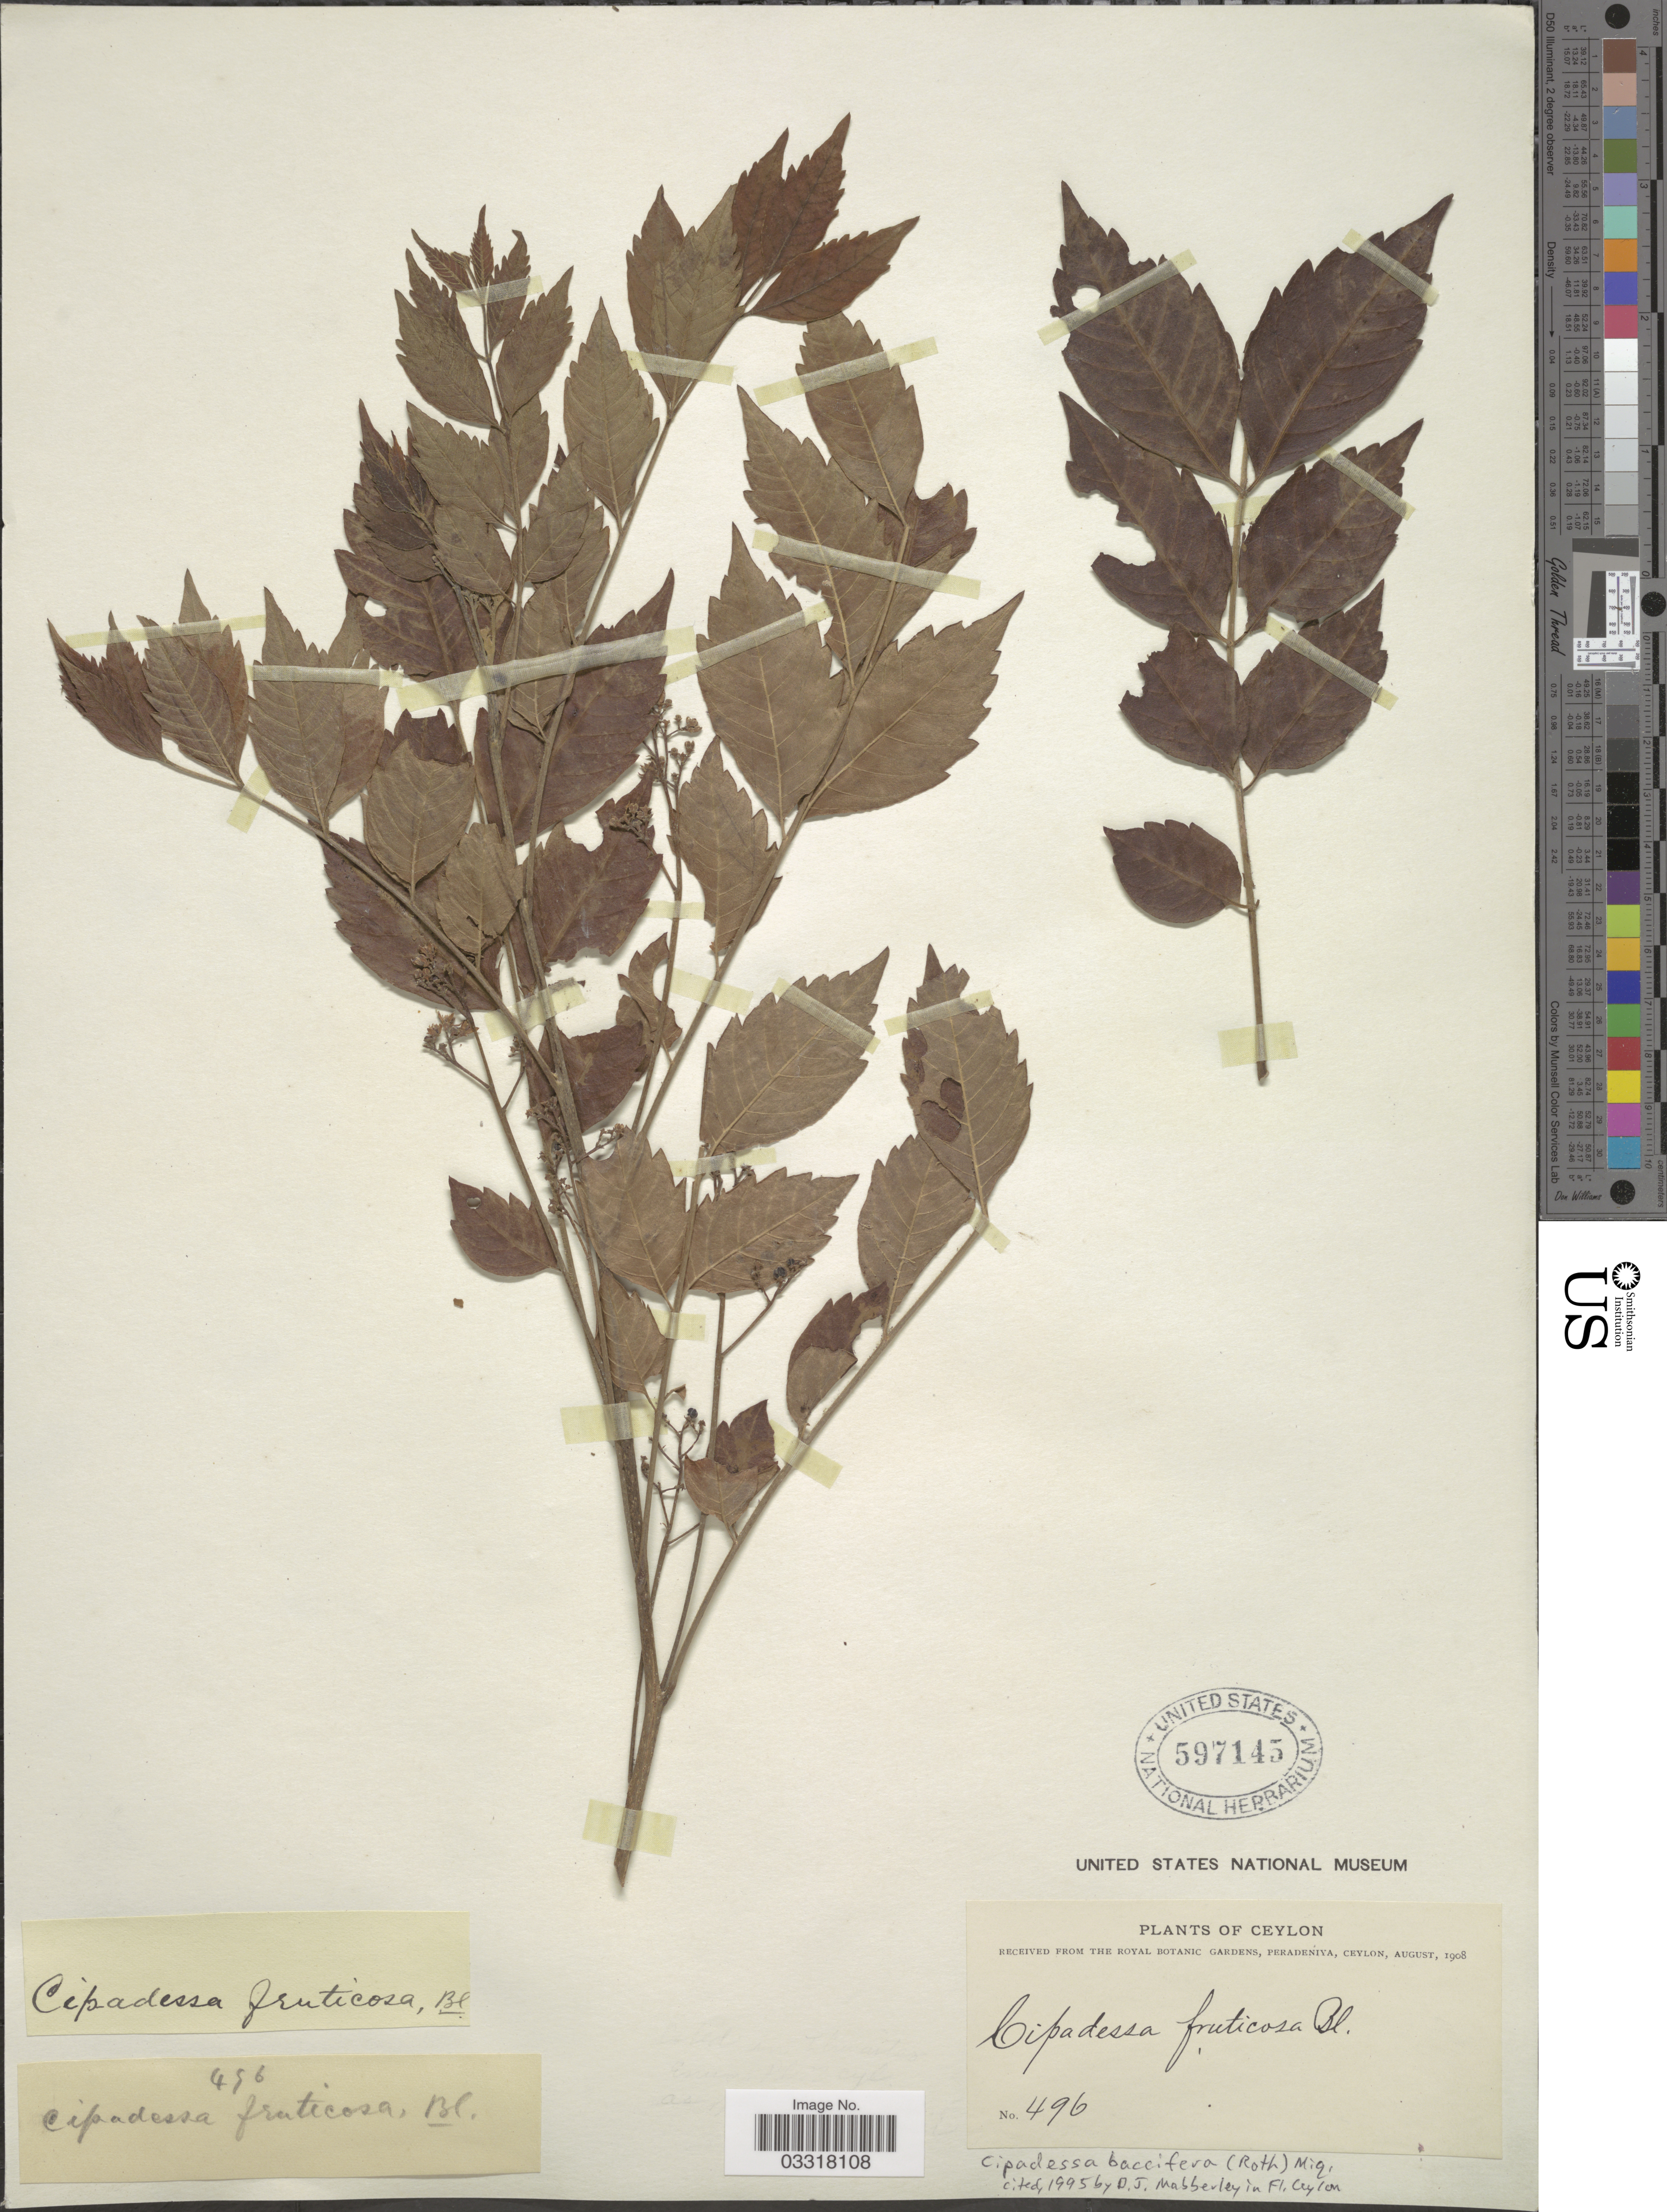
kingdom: Plantae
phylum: Tracheophyta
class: Magnoliopsida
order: Sapindales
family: Meliaceae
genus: Cipadessa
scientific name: Cipadessa baccifera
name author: Miq.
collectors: Royal Botanic Garden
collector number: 496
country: Sri Lanka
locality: Ceylon.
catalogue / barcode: US 597145